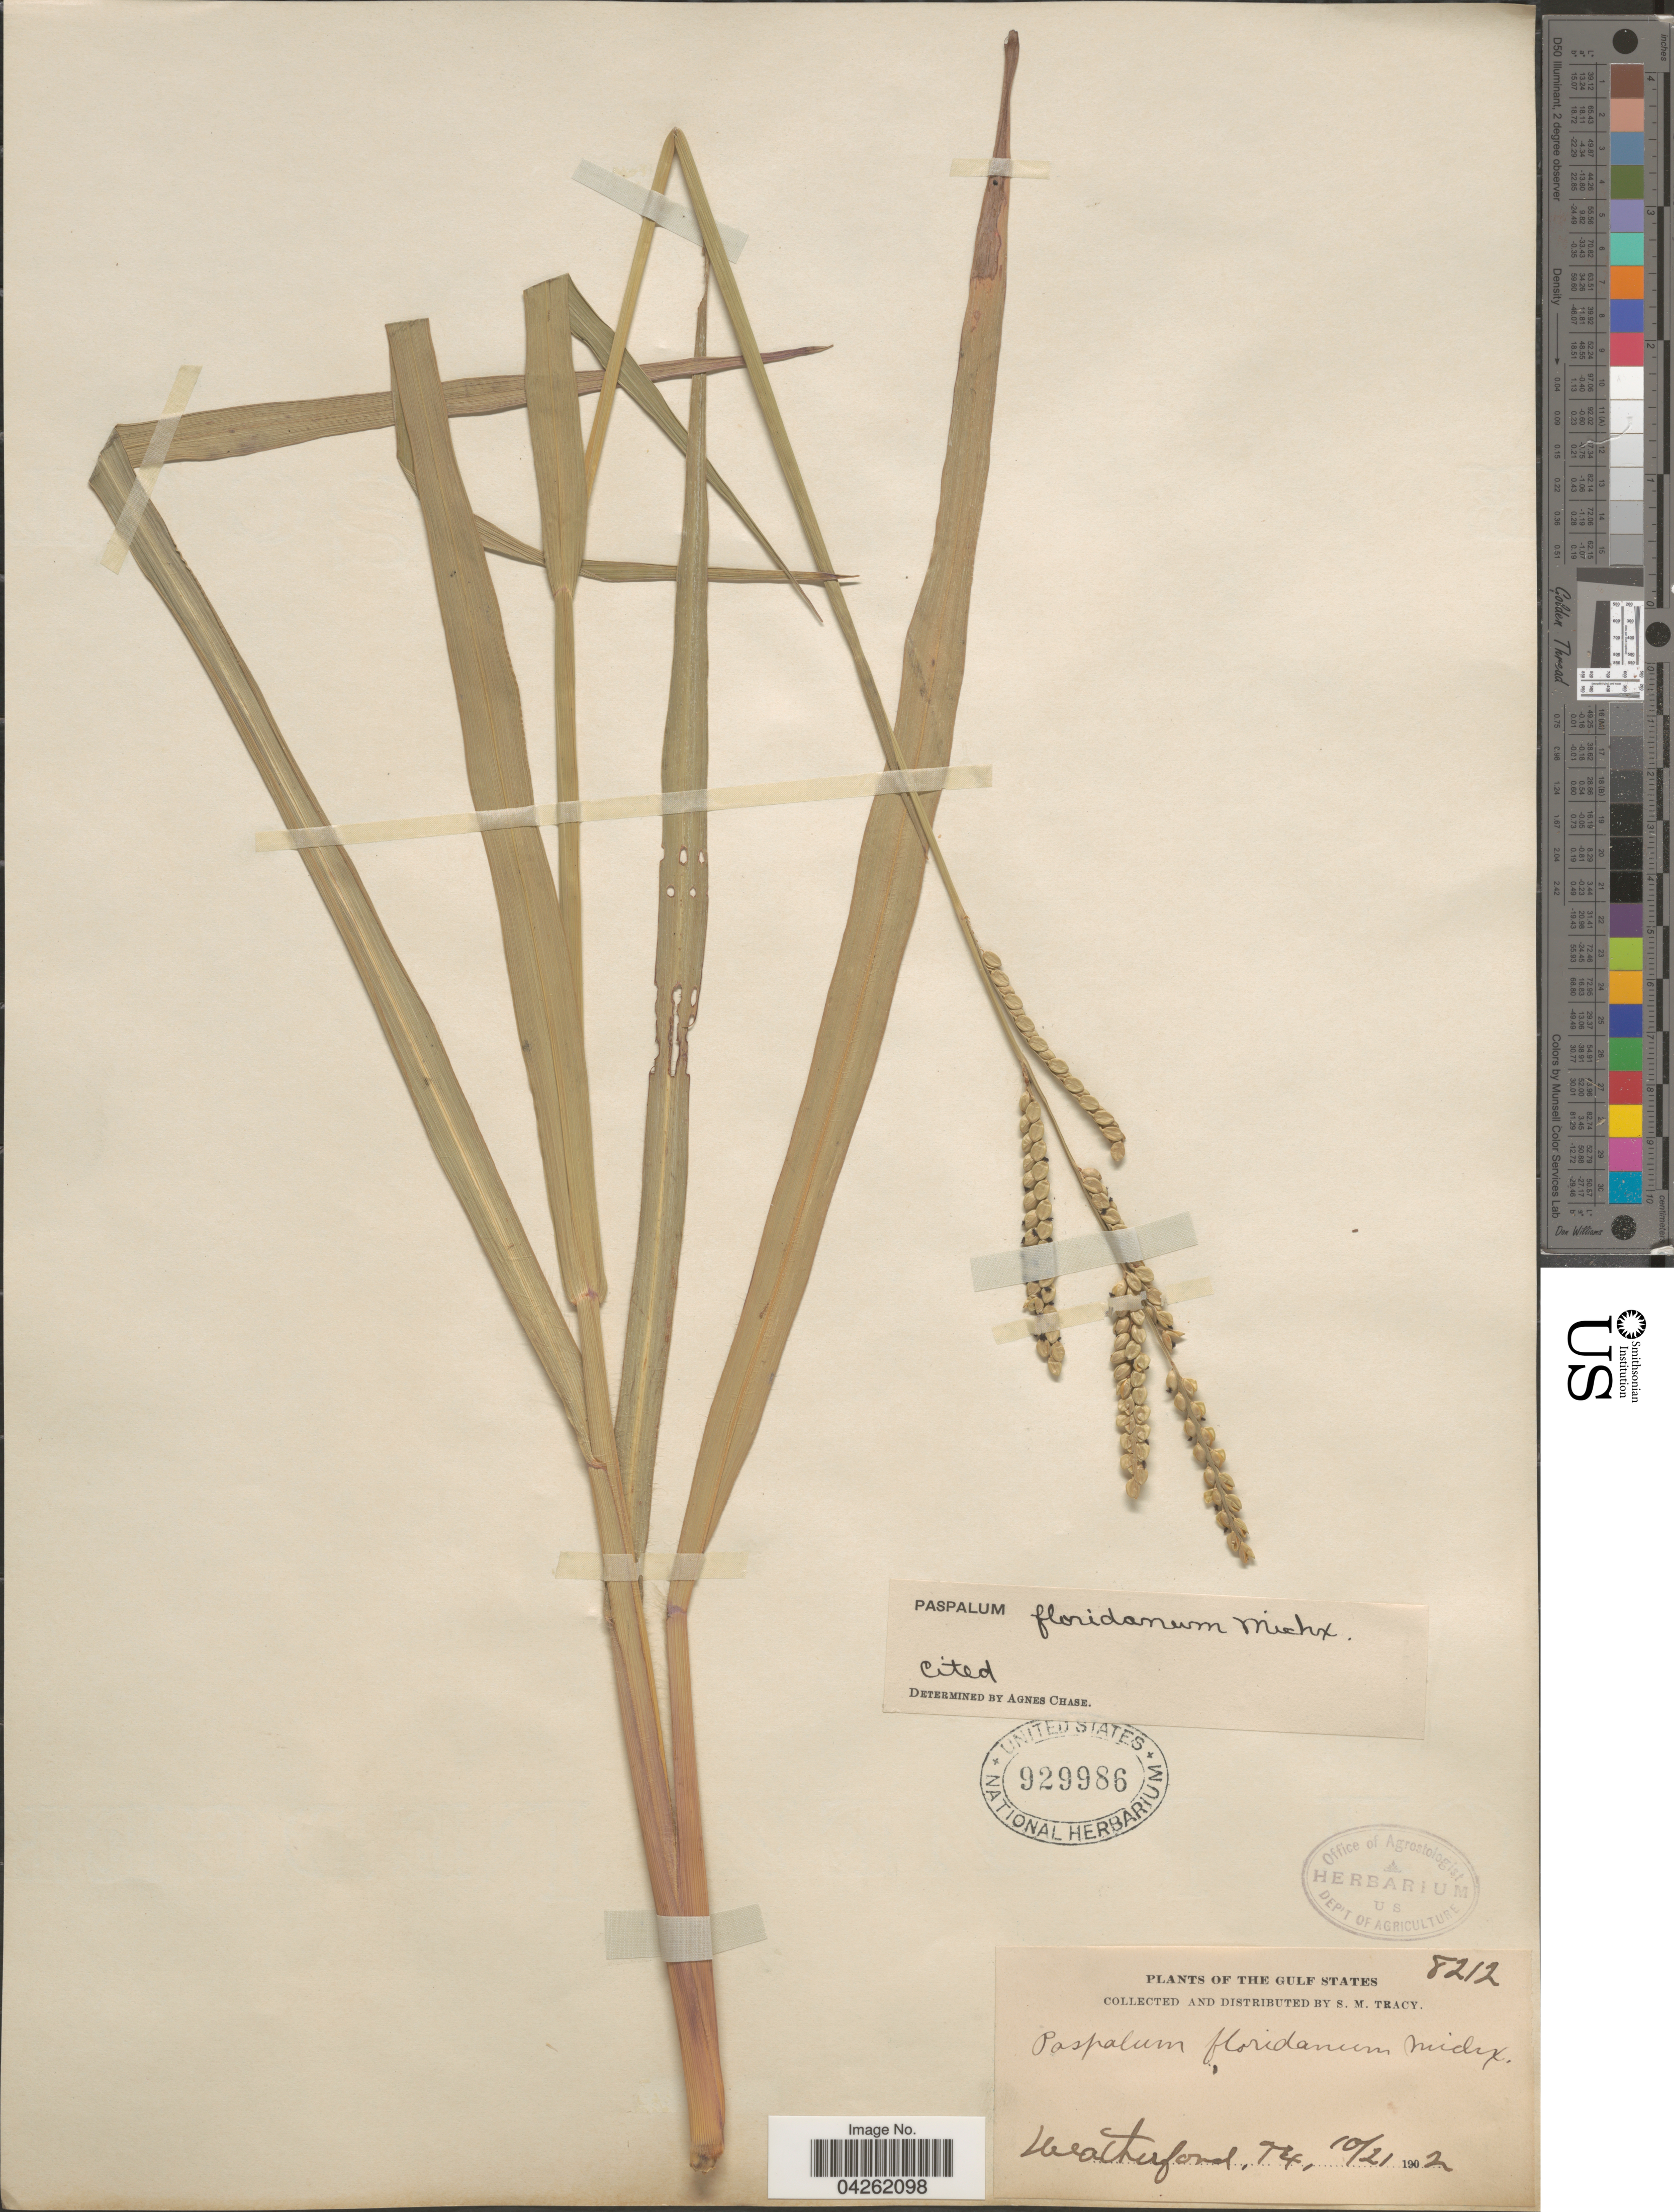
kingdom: Plantae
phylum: Tracheophyta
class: Liliopsida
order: Poales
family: Poaceae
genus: Paspalum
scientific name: Paspalum floridanum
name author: Michx.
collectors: S. M. Tracy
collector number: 8212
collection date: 1902-10-21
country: United States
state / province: Texas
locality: The Gulf States. Weatherford.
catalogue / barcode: US 929986